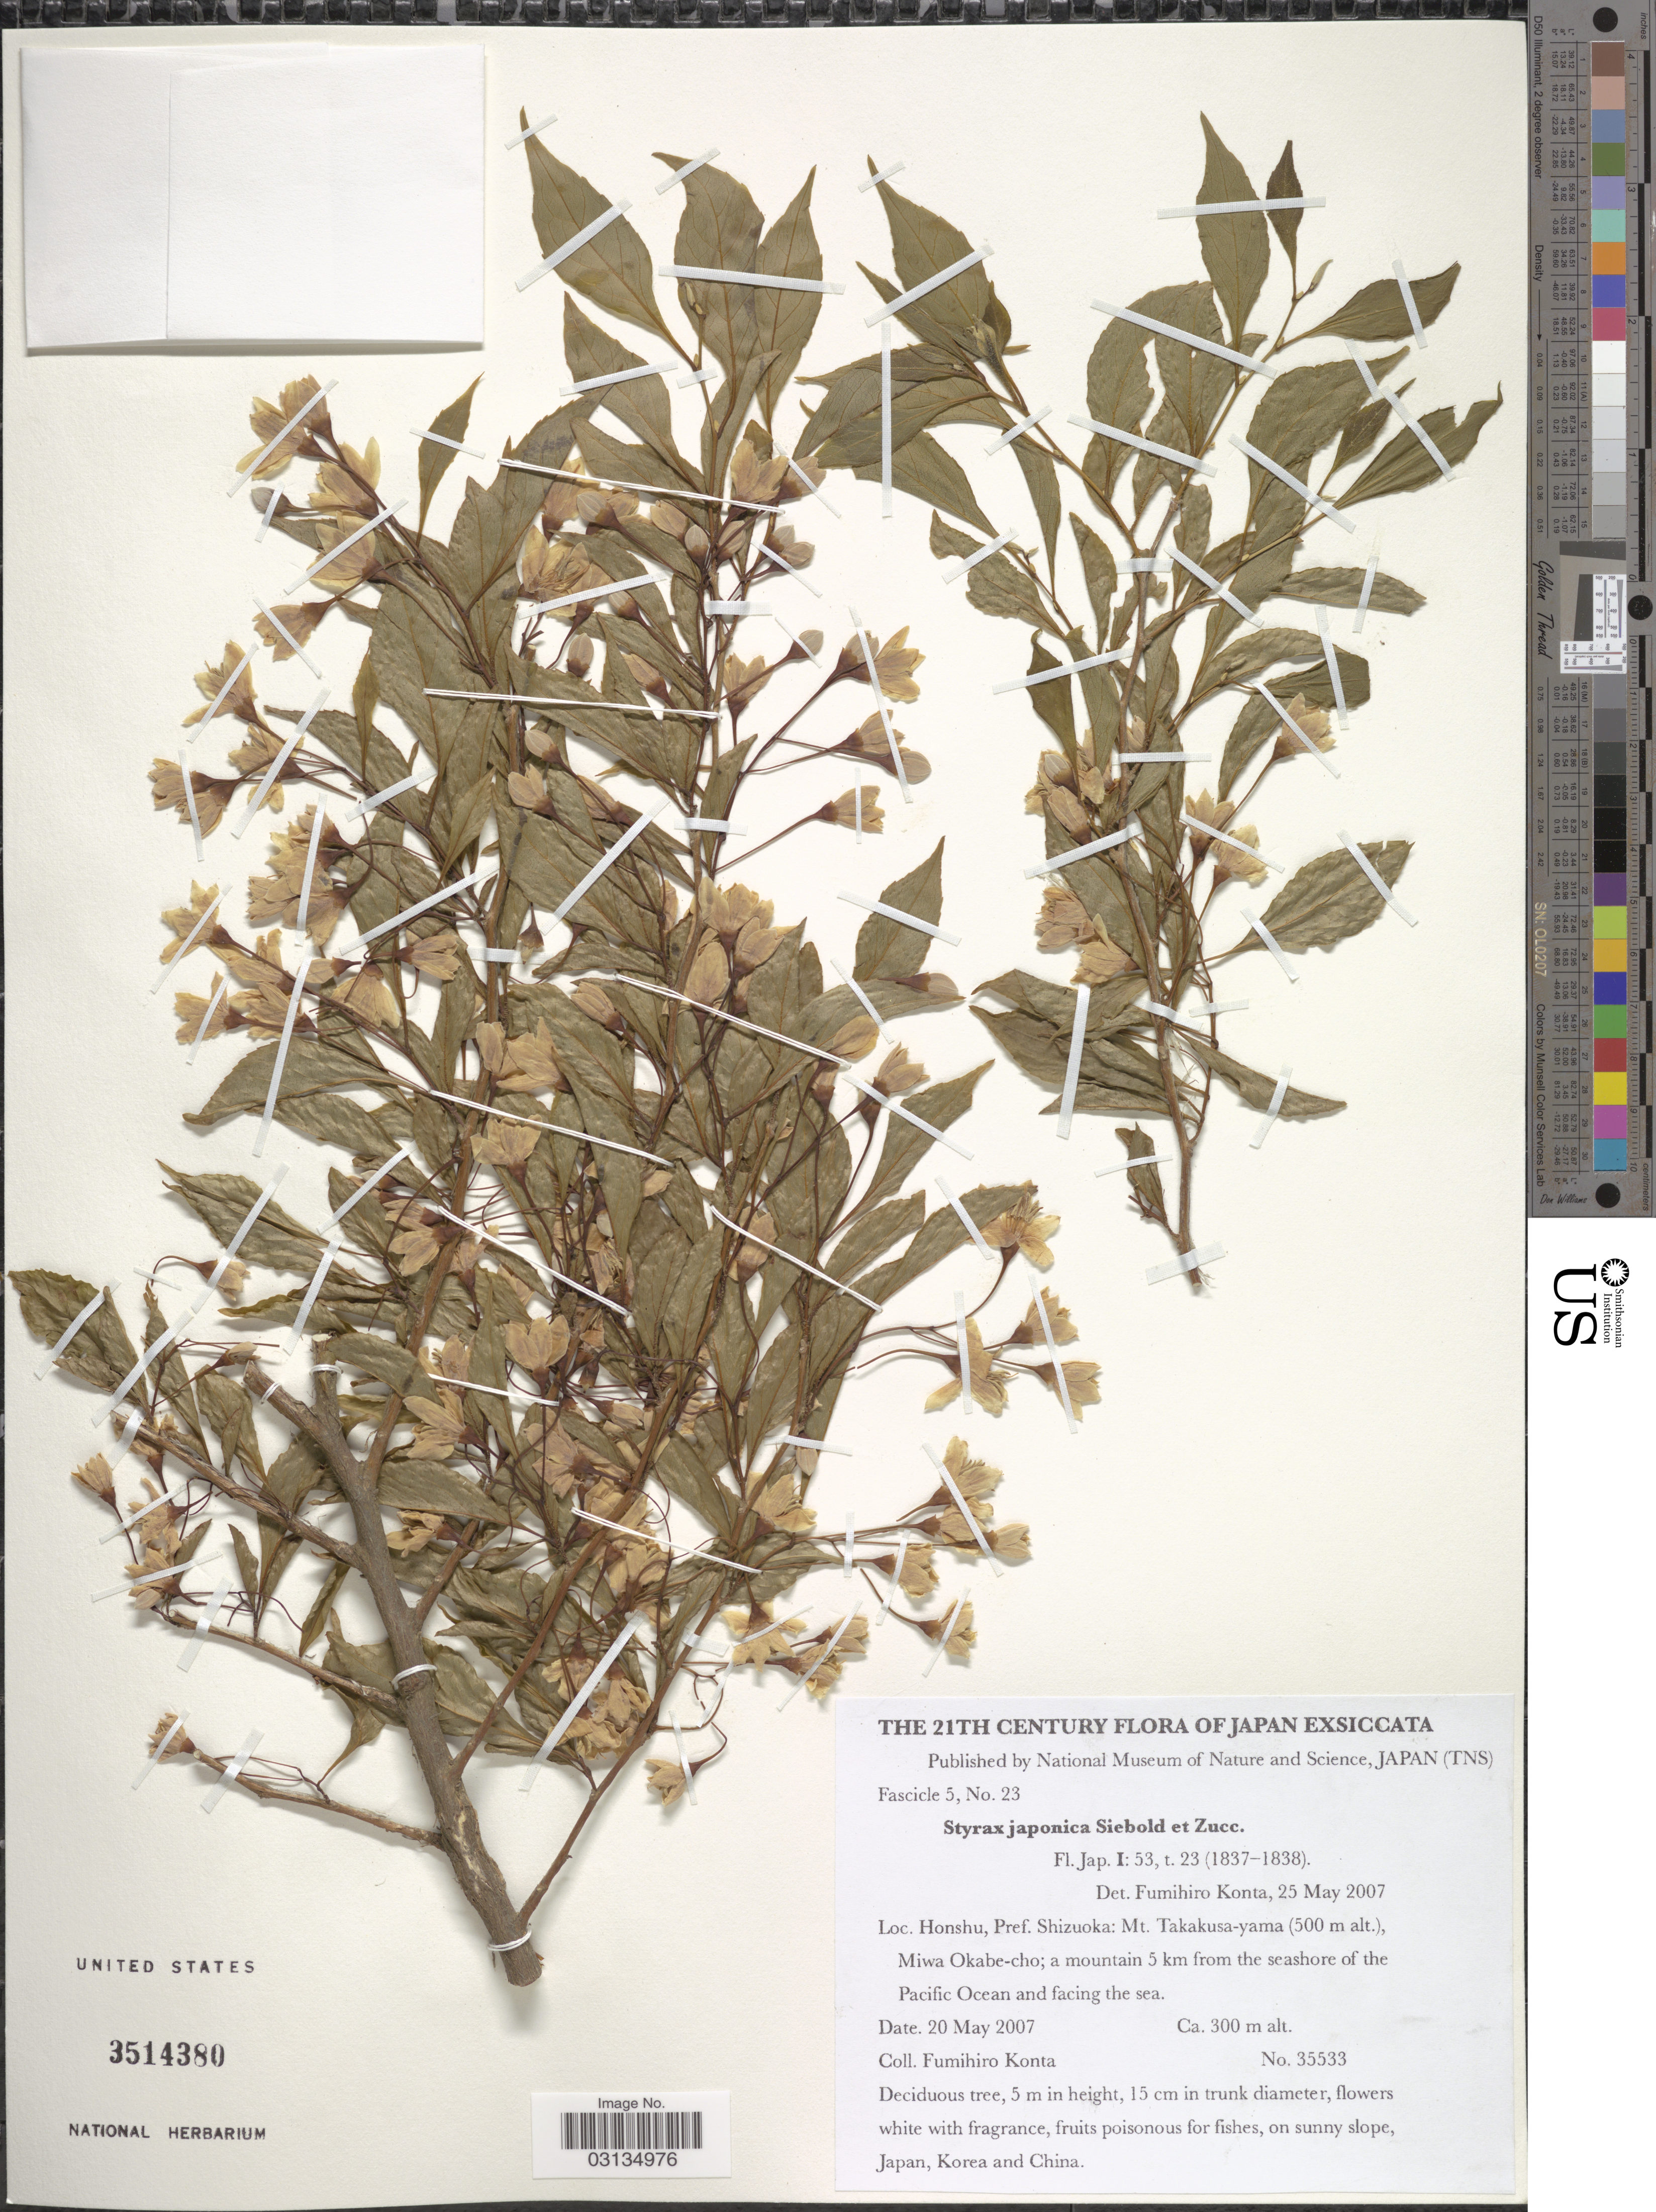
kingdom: Plantae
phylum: Tracheophyta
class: Magnoliopsida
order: Ericales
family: Styracaceae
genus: Styrax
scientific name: Styrax japonicus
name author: Siebold & Zucc.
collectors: F. Konta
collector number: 35533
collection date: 2007-05-20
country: Japan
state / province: Sizuoka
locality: Honshu, Pref. Shizuoka: Mt. Takakusa-yama, Miwa Okabe-cho; a mountain 5 km from the seashore of the Pacific Ocean and facing the sea.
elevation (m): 300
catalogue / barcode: US 3514380